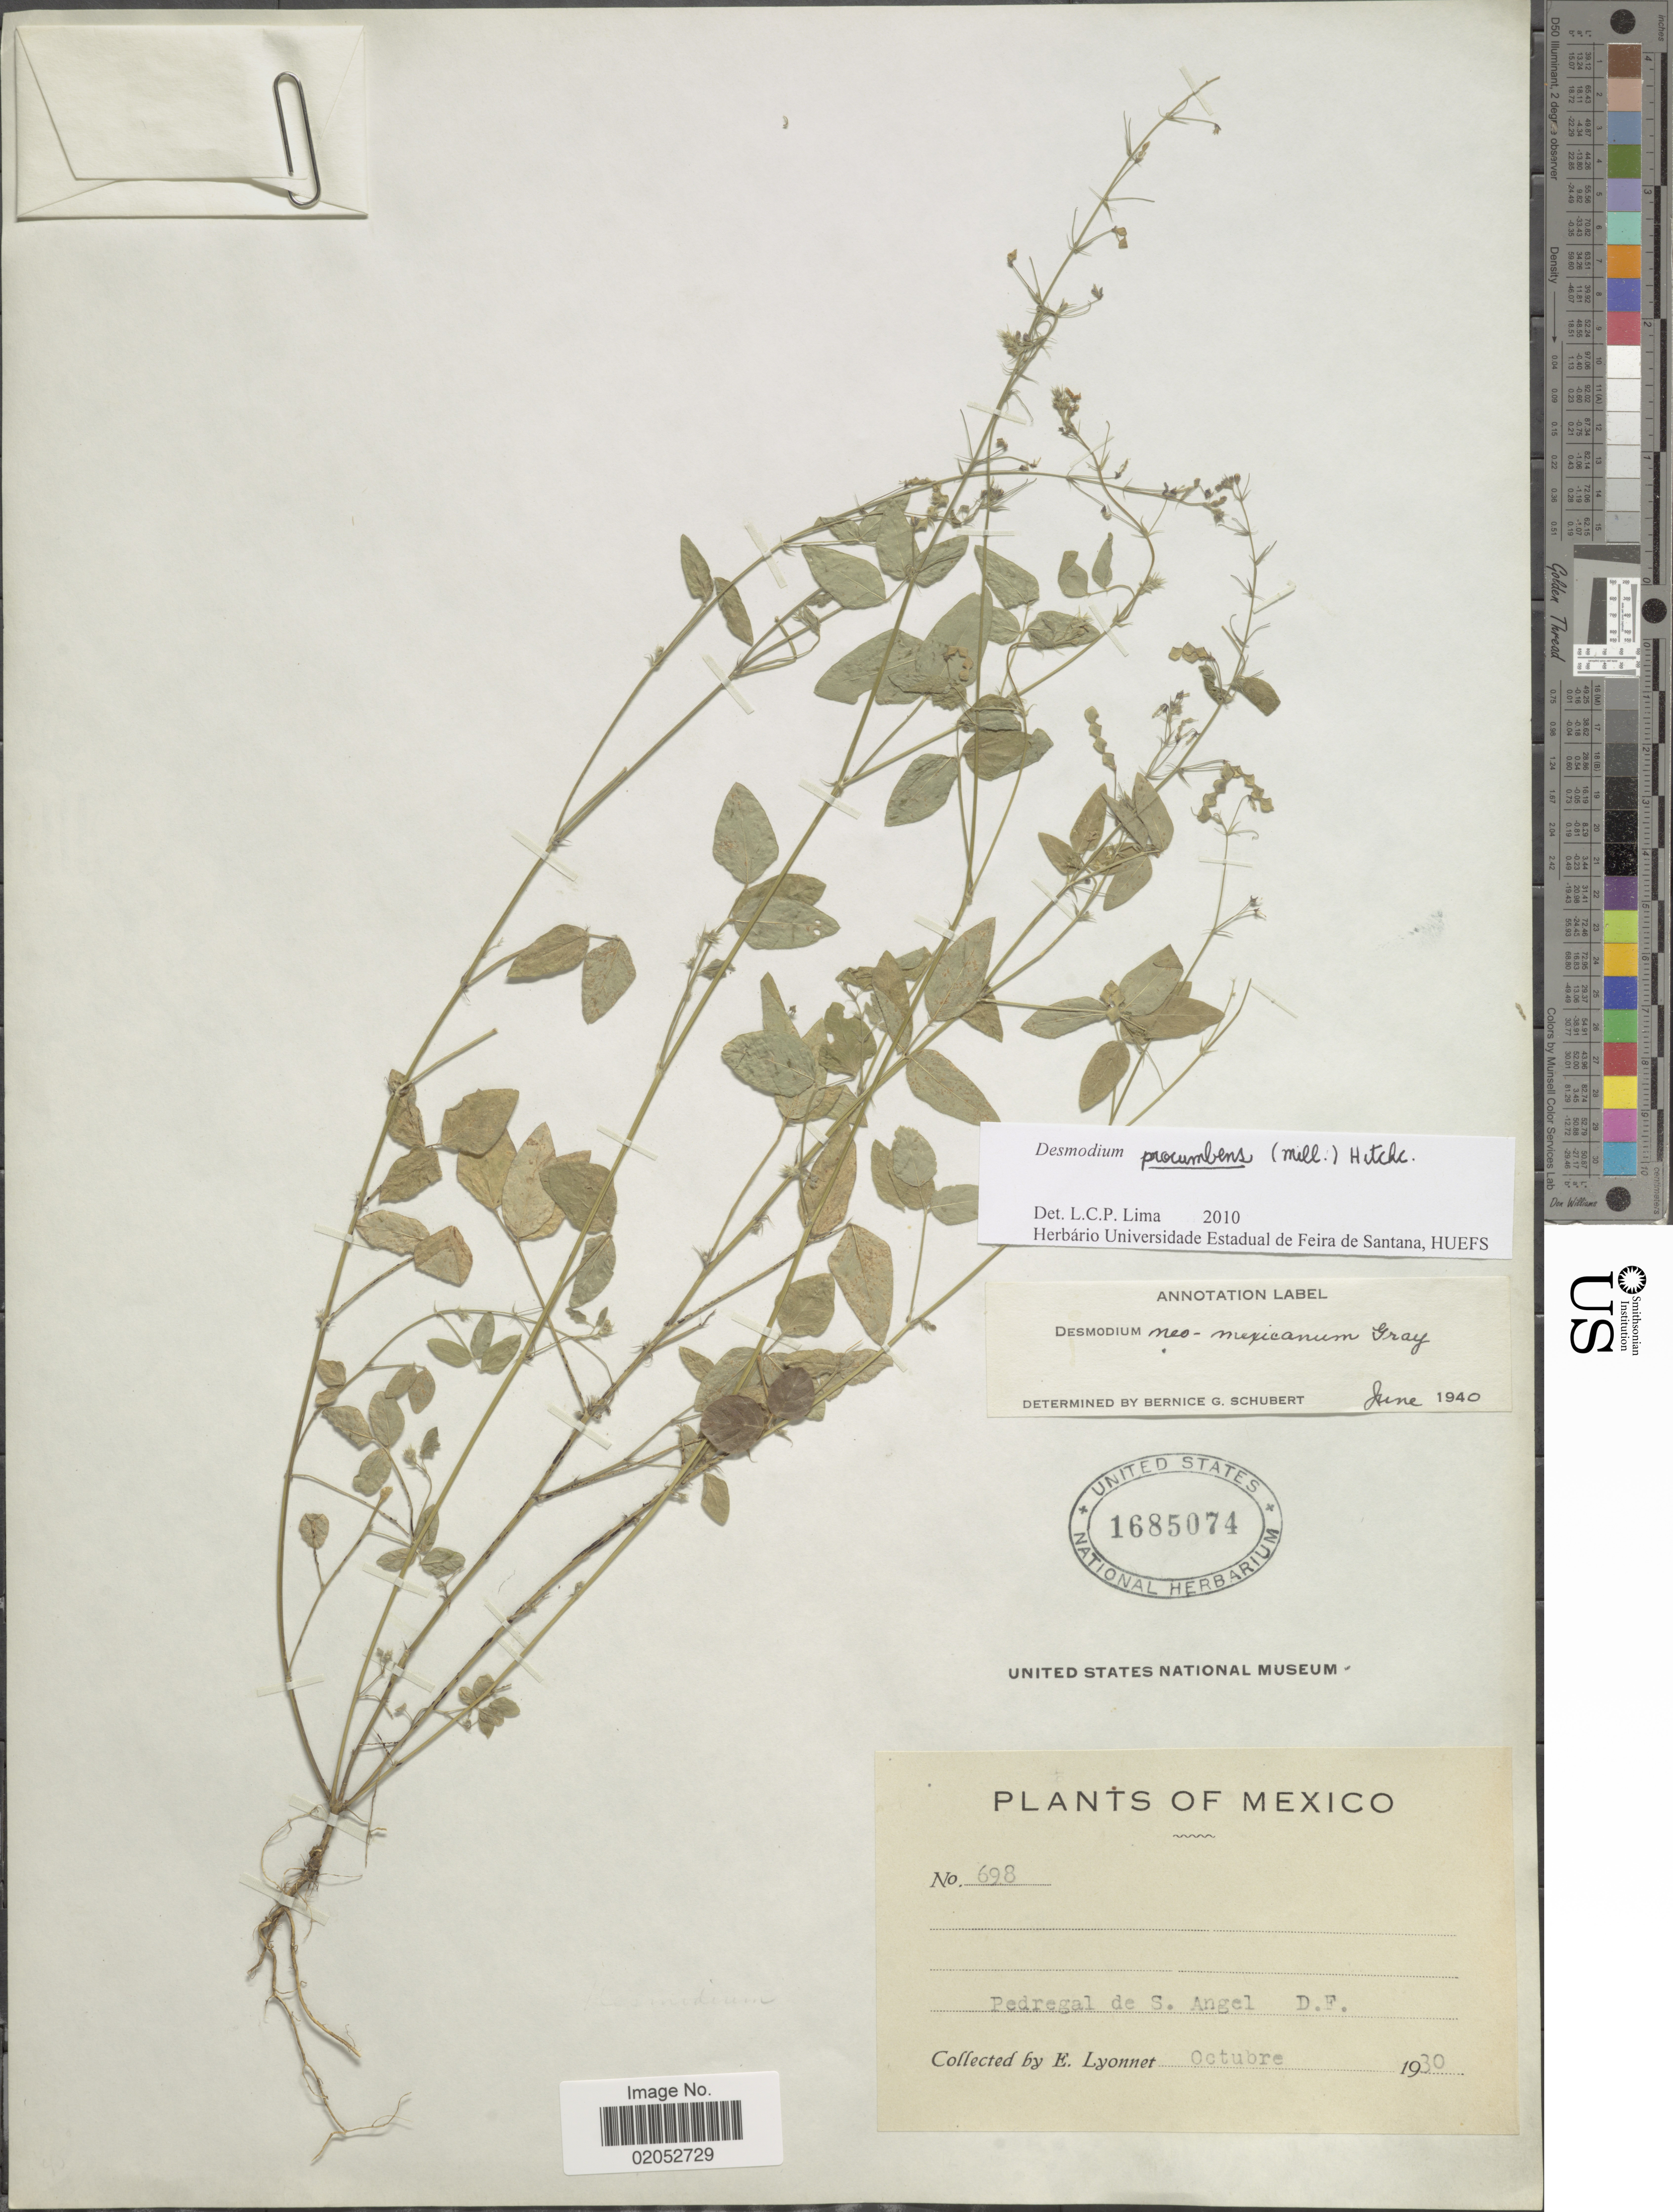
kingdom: Plantae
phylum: Tracheophyta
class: Magnoliopsida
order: Fabales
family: Fabaceae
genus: Desmodium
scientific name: Desmodium procumbens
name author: (Mill.) Hitchc.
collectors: E. Lyonnet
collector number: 698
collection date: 1930-10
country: Mexico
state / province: Distrito Federal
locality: Pedregal de S. Angel, D.F.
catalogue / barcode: US 1685074